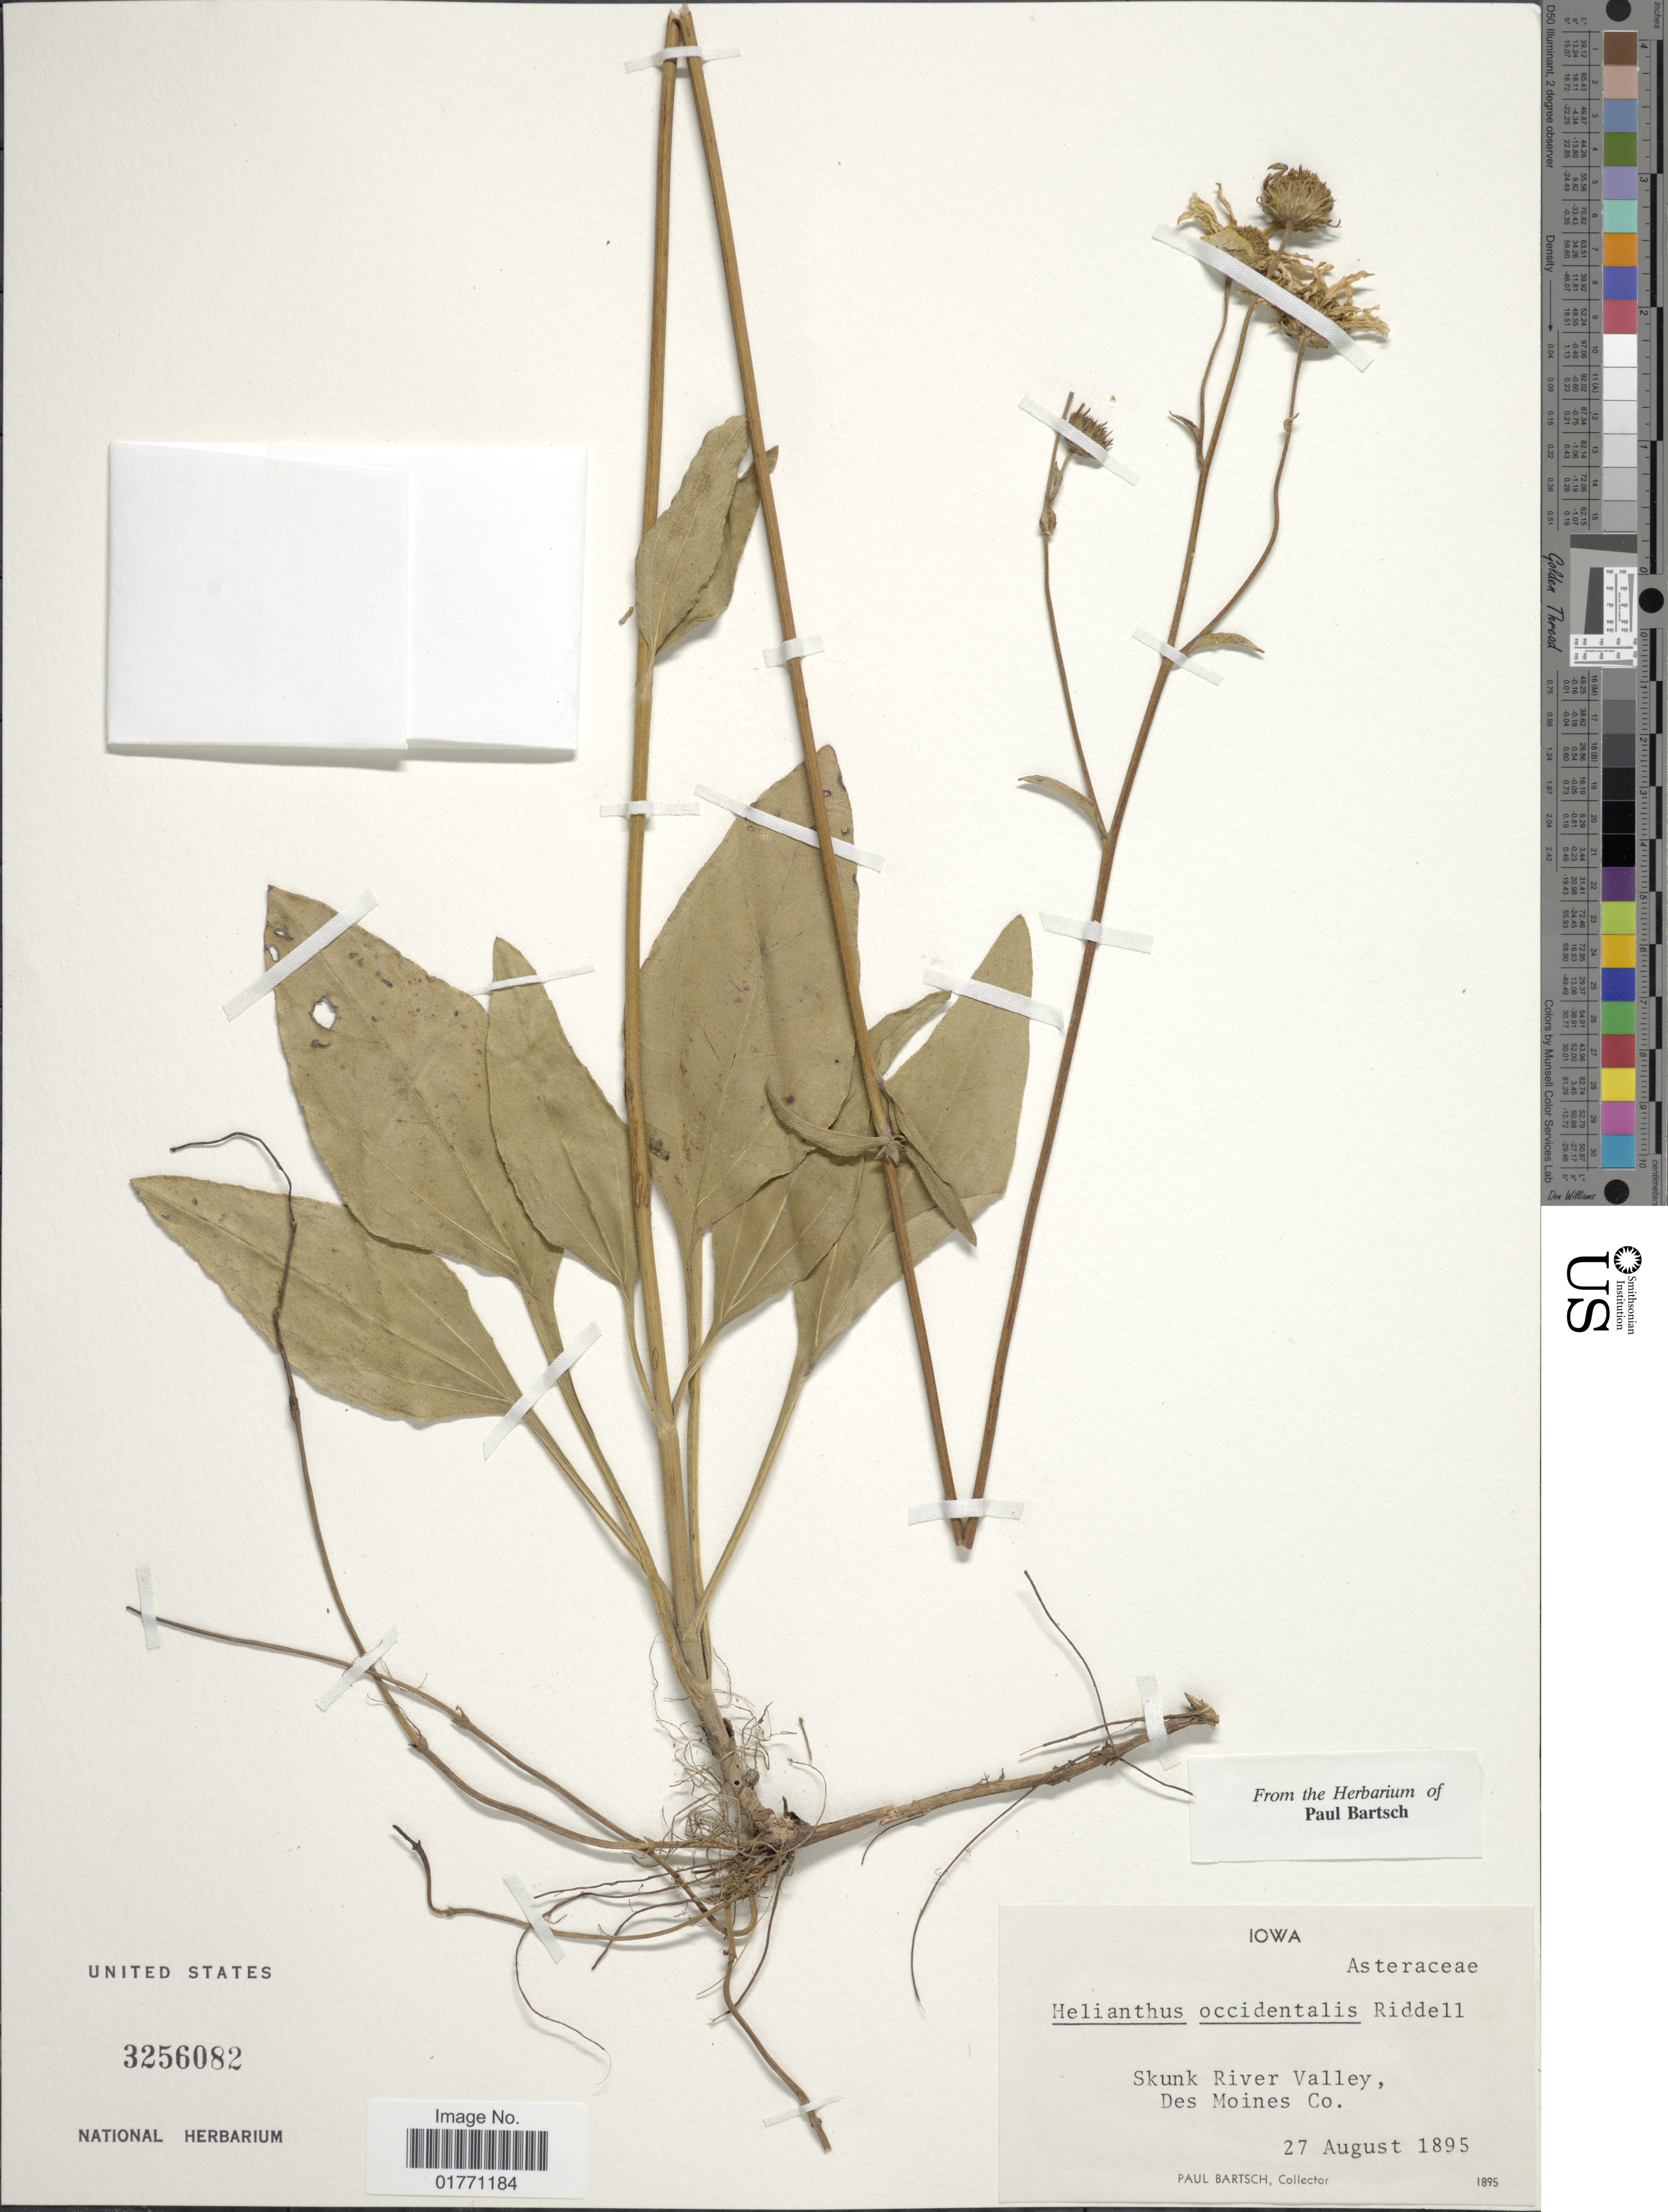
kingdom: Plantae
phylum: Tracheophyta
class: Magnoliopsida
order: Asterales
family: Asteraceae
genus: Helianthus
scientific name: Helianthus occidentalis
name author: Riddell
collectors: P. Bartsch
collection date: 1895-08-27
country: United States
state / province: Iowa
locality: Skunk River Valley, Des Moines Co.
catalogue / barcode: US 3256082